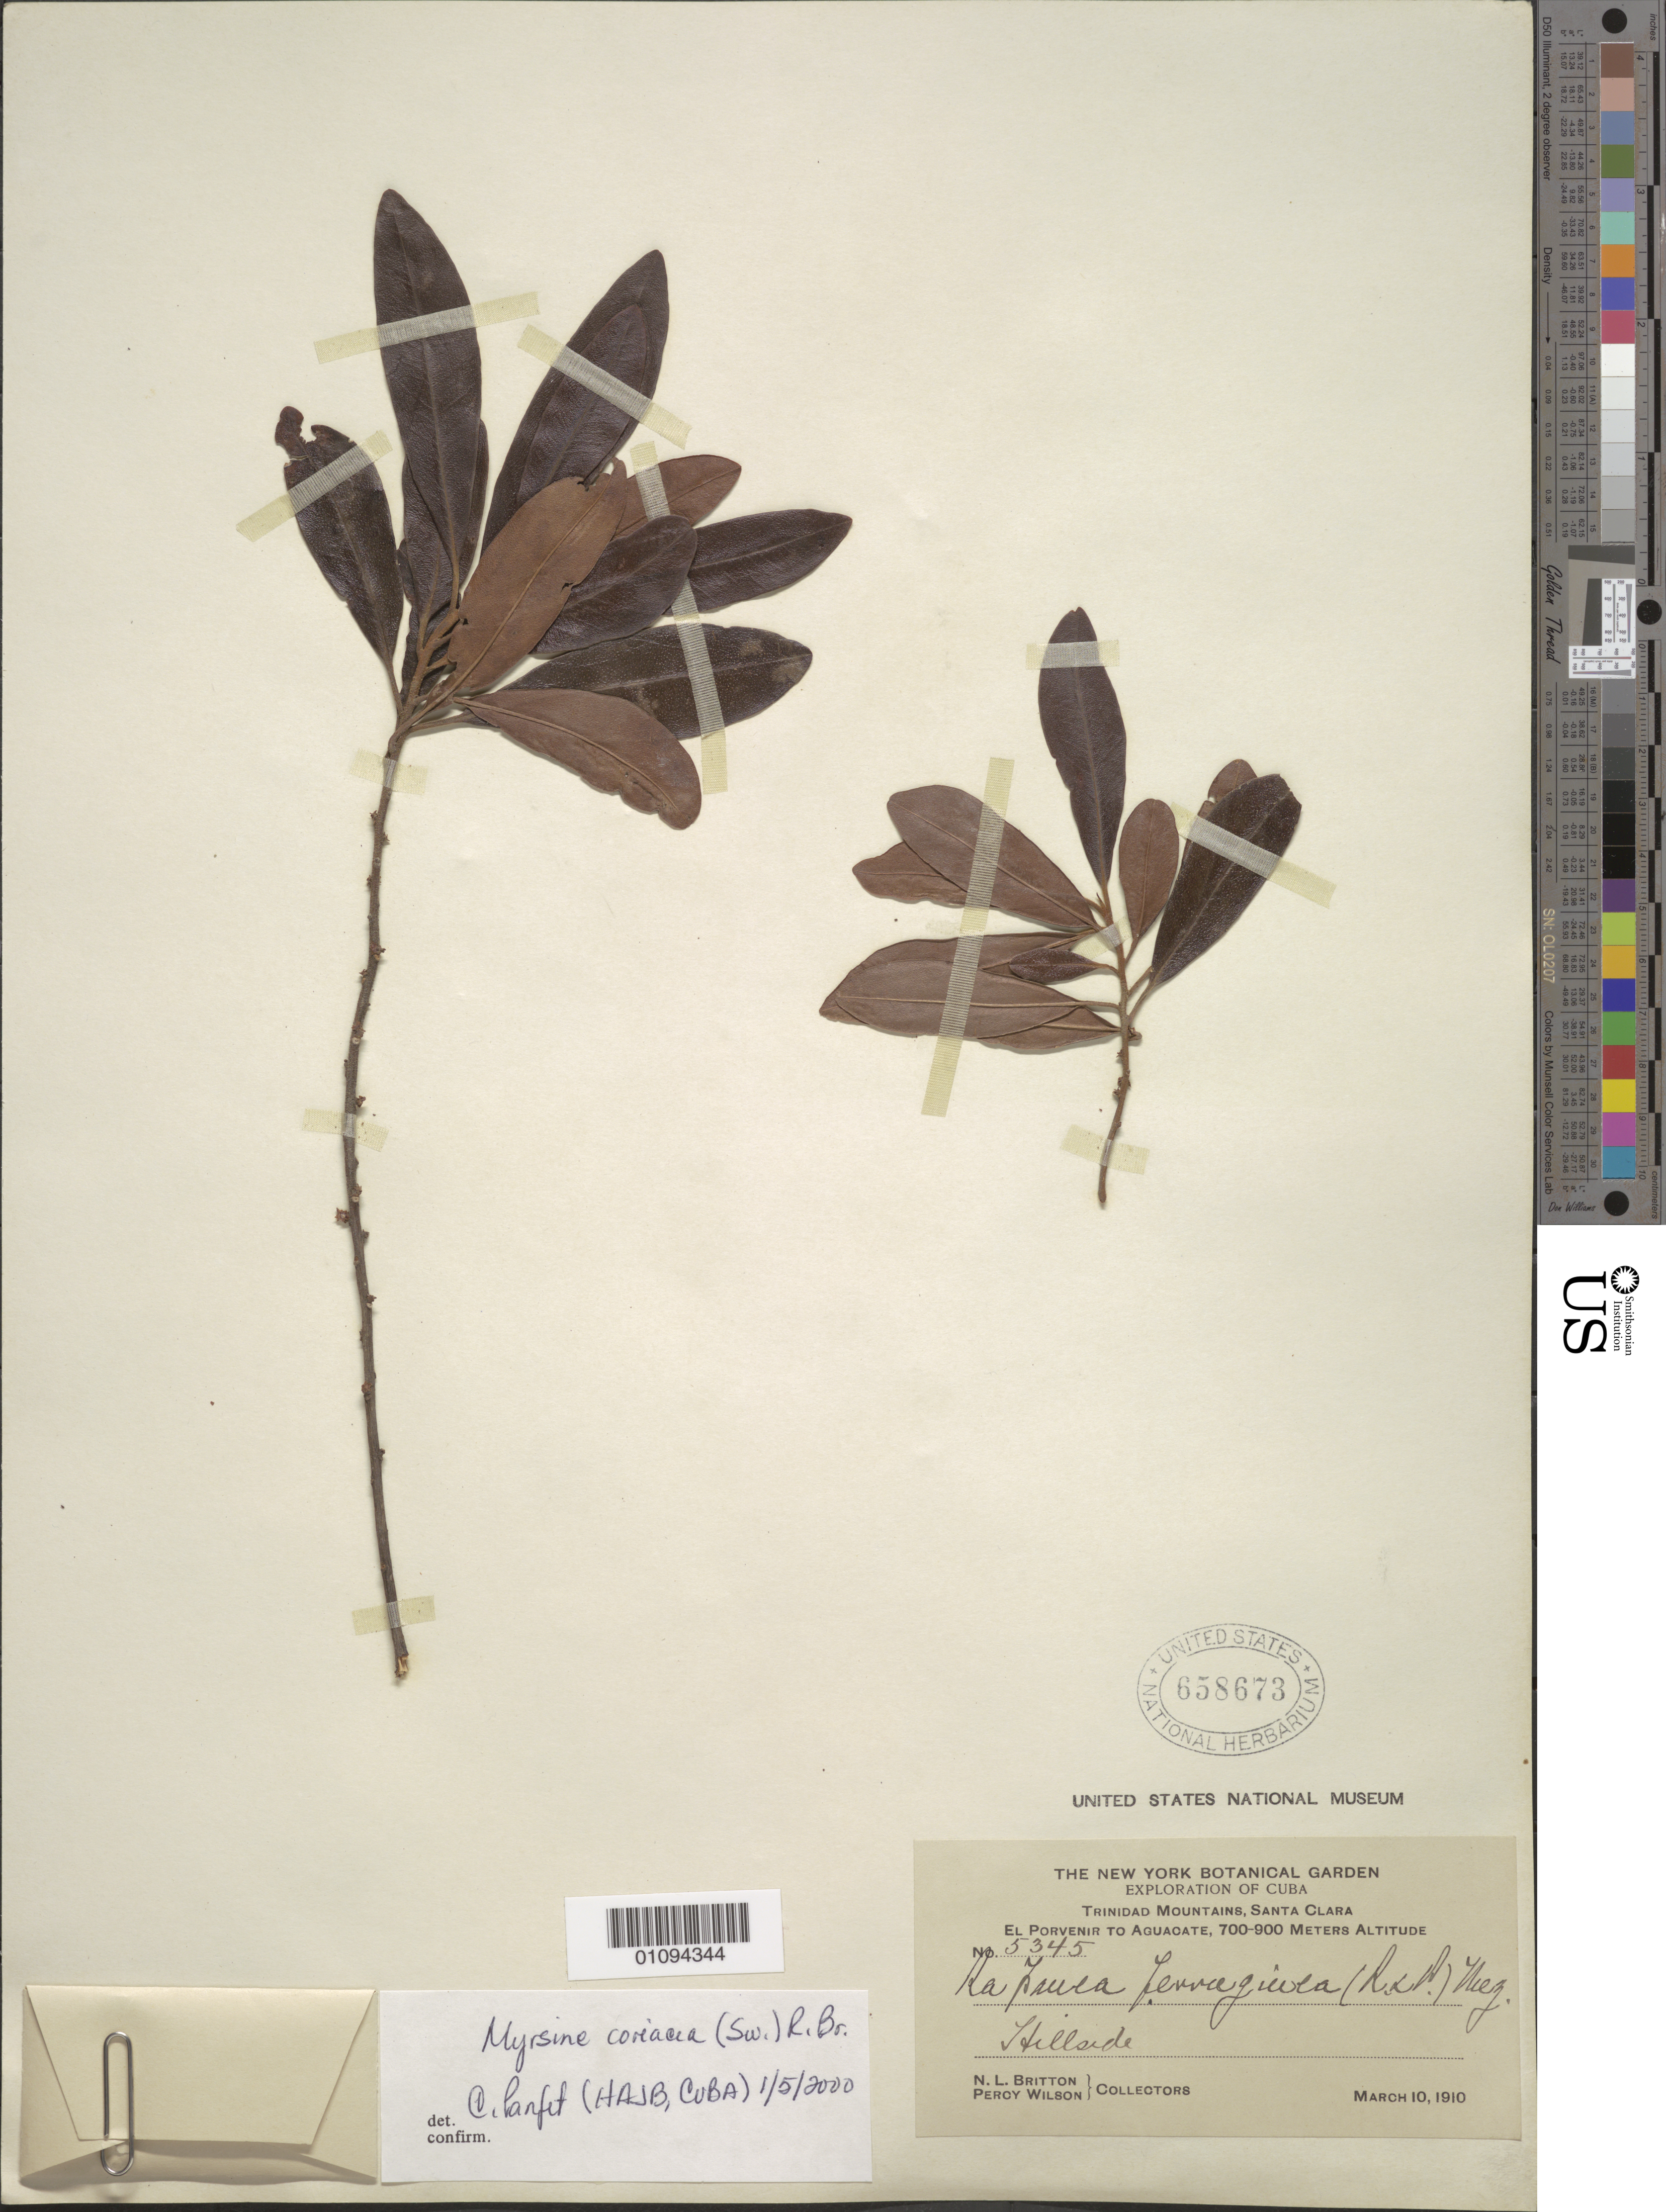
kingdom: Plantae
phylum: Tracheophyta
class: Magnoliopsida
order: Ericales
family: Primulaceae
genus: Myrsine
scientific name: Myrsine coriacea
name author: (Sw.) R. Br. ex Roem. & Schult.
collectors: N. Britton & P. Wilson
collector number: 5345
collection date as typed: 10 Mar 1910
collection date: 1910-03-10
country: Cuba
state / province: Villa Clara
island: Cuba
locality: Trinidad Mountains, Santa Clara, El Porvenir to Aguacate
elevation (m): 700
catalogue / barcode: US 658673